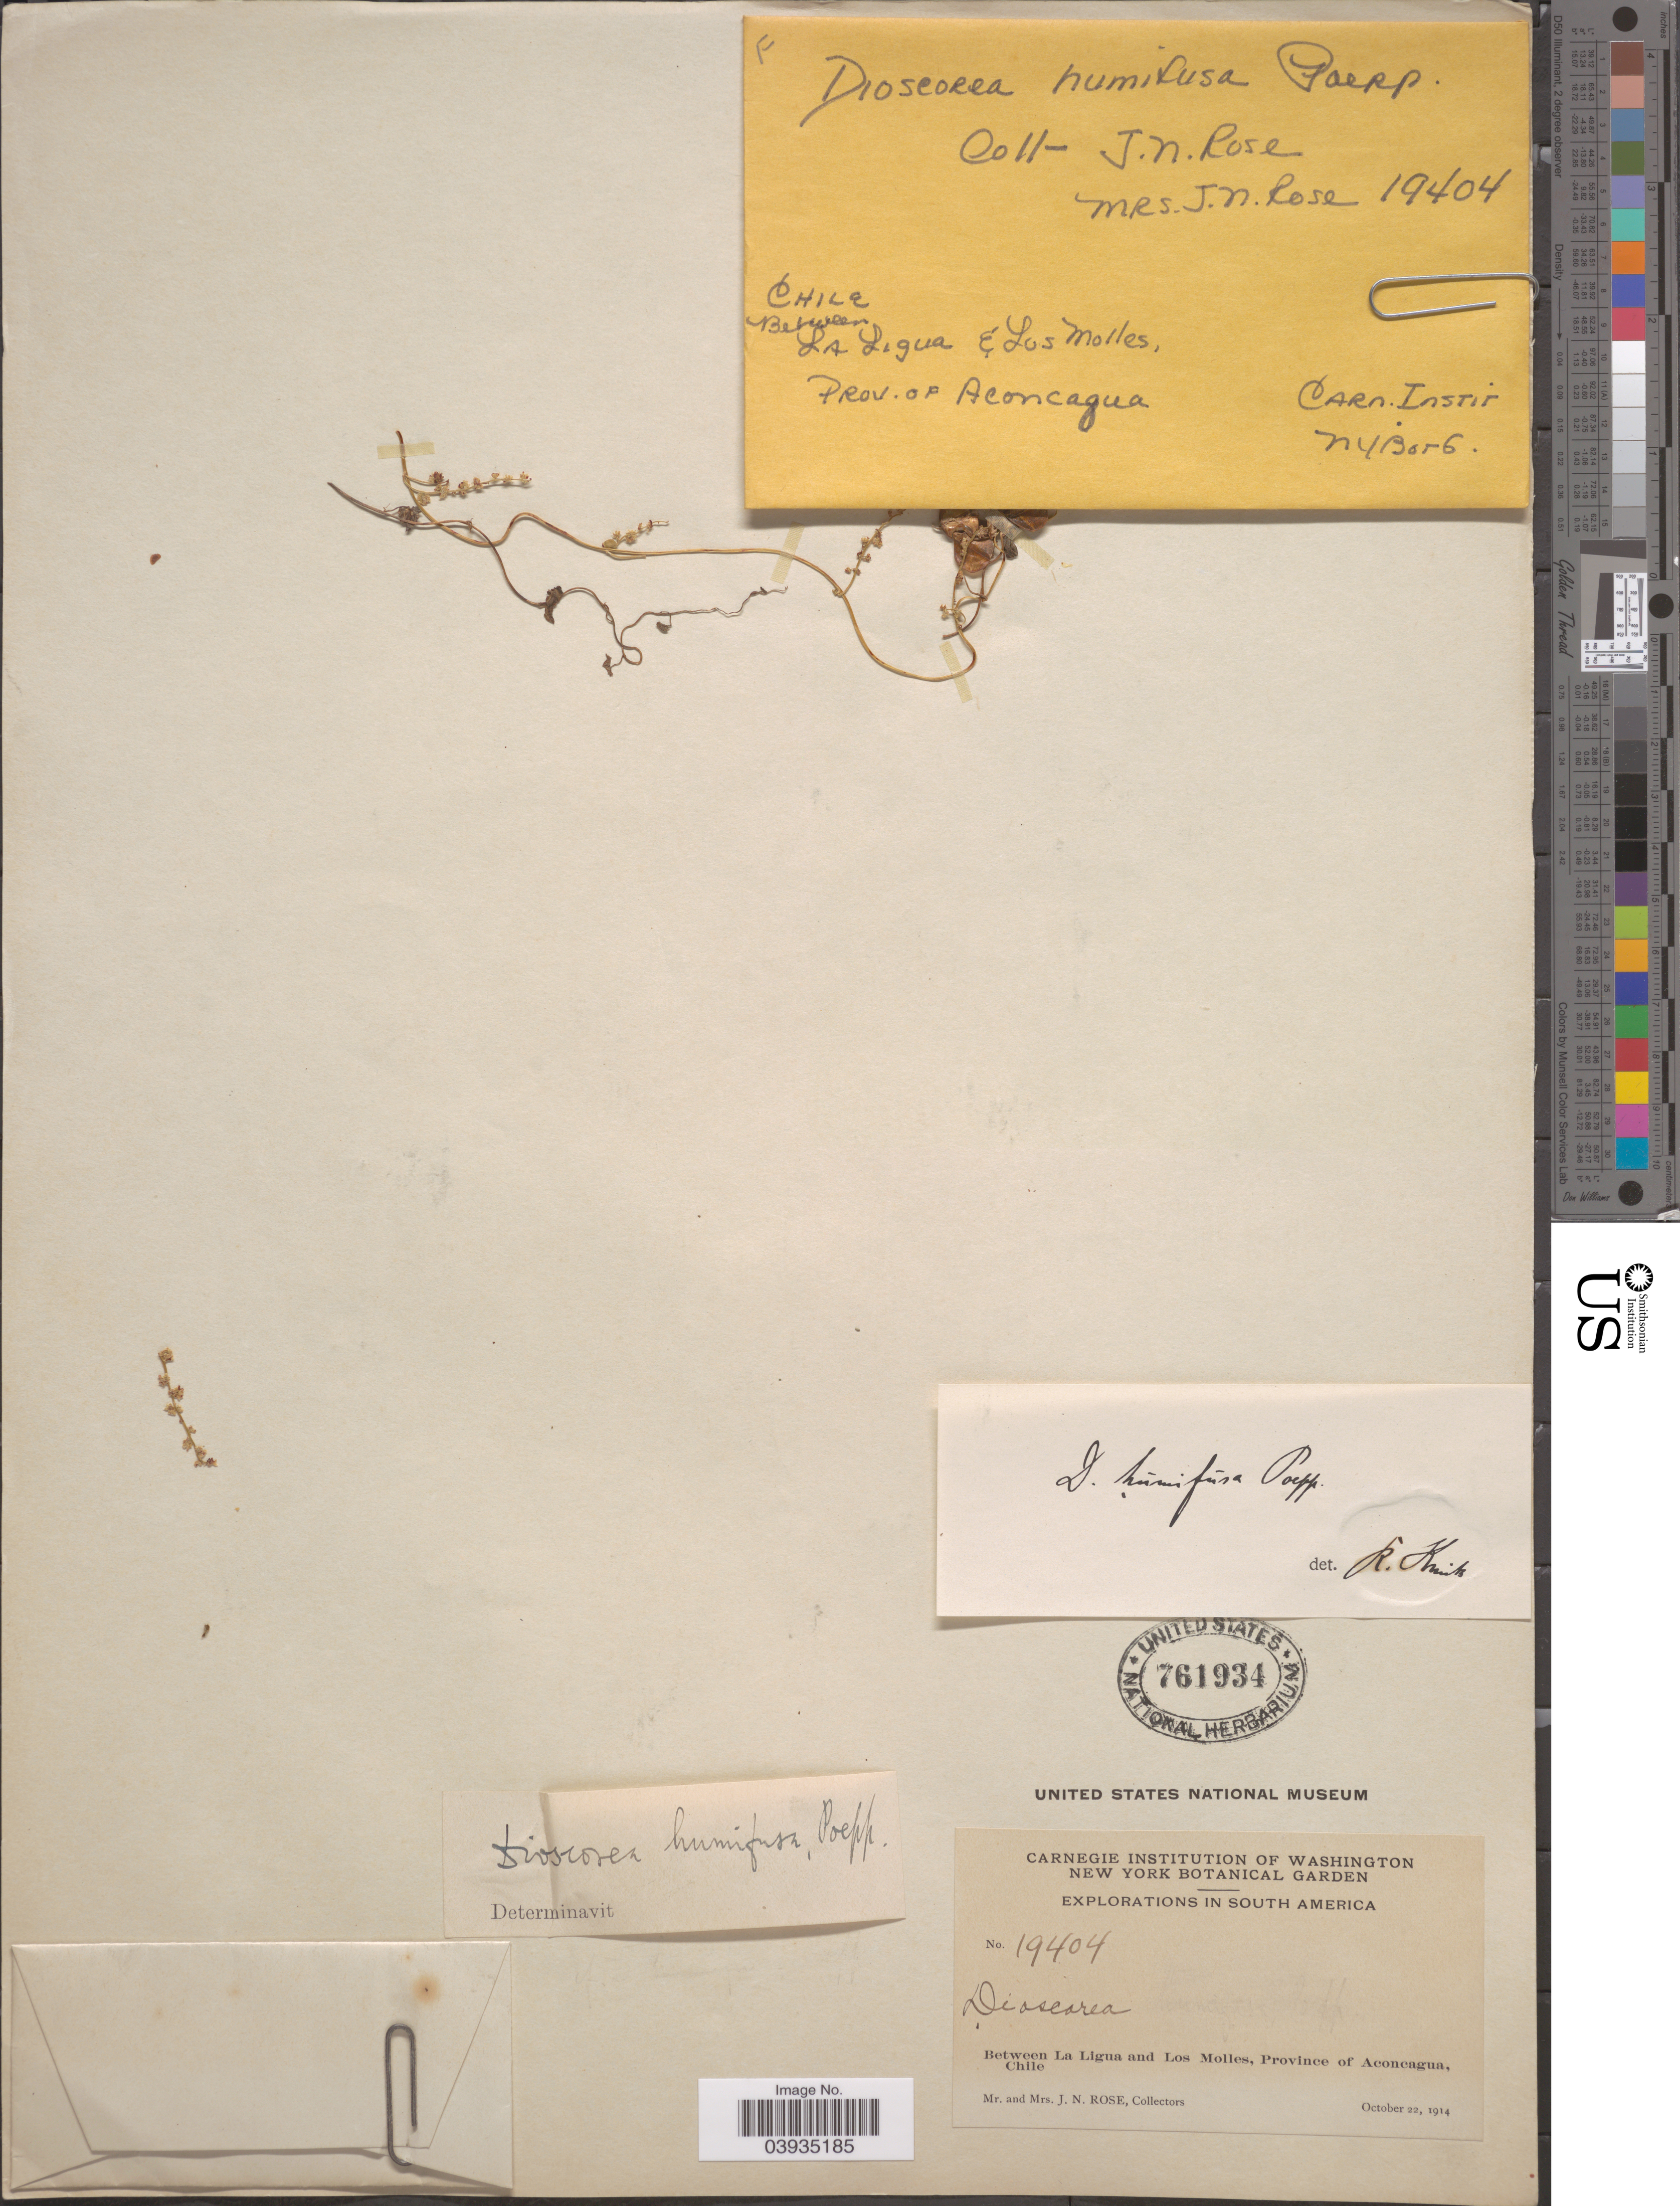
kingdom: Plantae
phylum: Tracheophyta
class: Liliopsida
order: Dioscoreales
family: Dioscoreaceae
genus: Dioscorea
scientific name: Dioscorea humifusa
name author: Poepp.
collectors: J. N. Rose & L. B. Rose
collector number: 19404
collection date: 1914-10-22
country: Chile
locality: Between La Ligua and Los Molles, Province of Aconcagua.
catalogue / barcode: US 761934